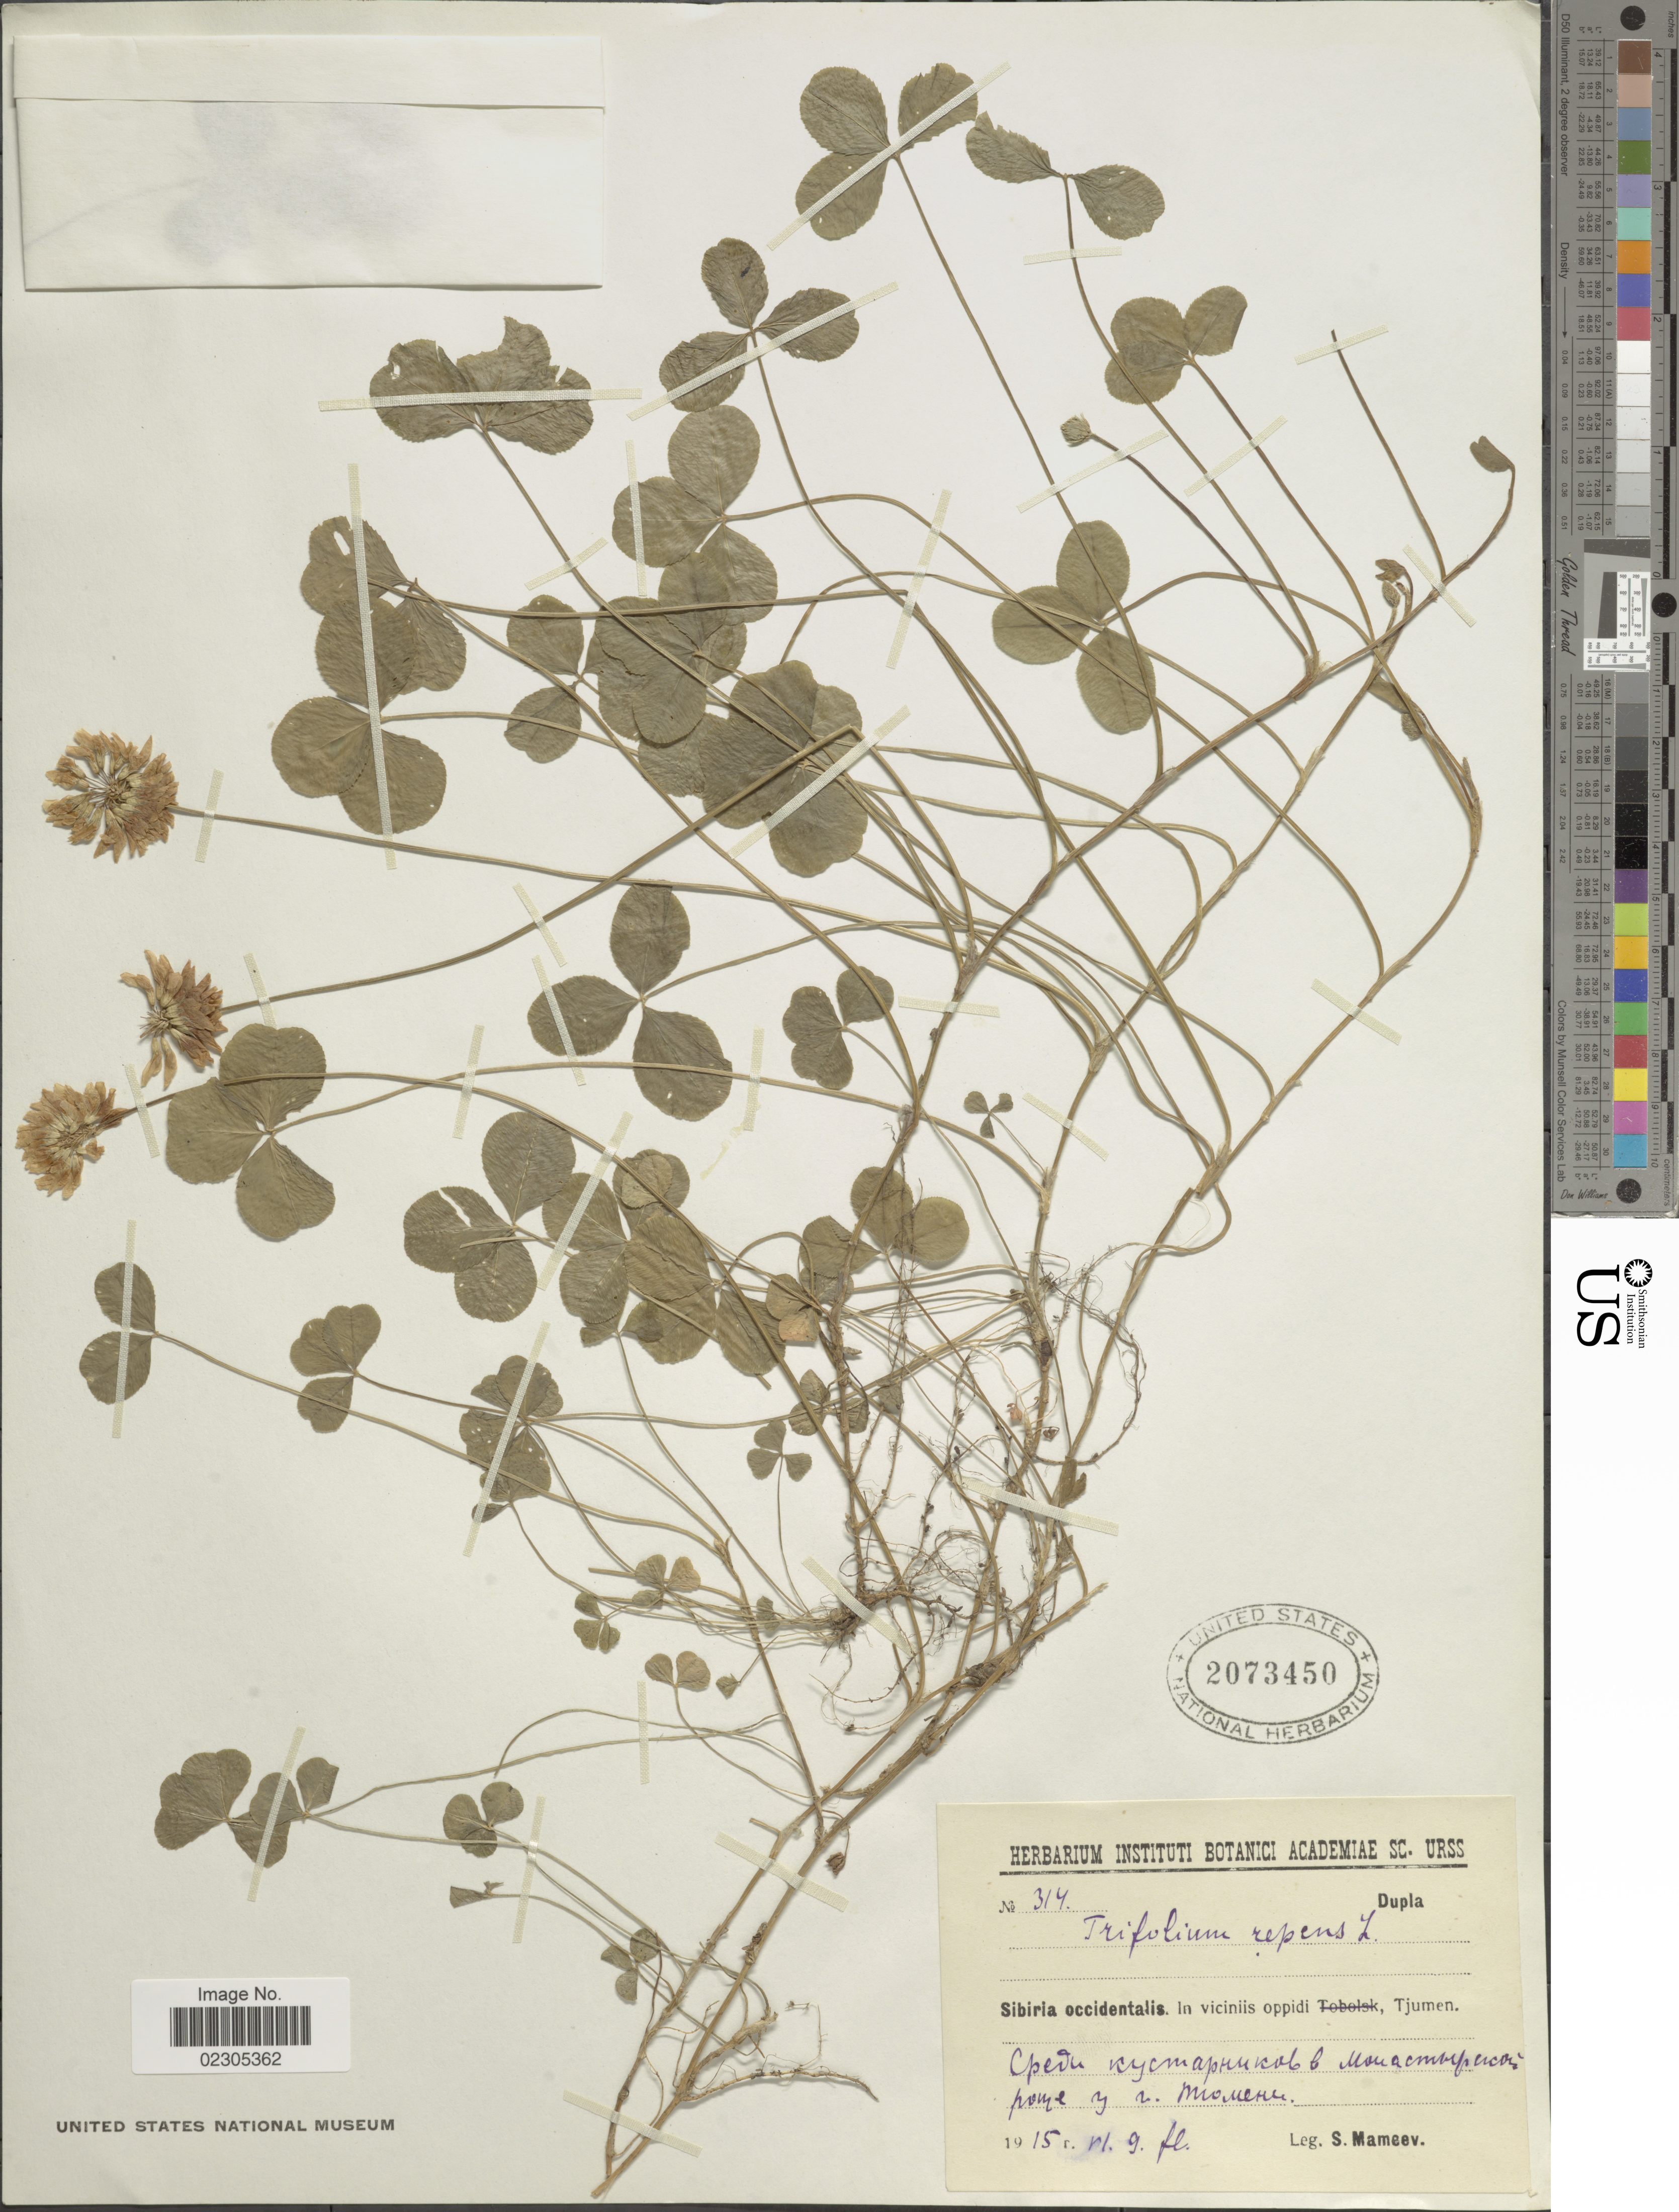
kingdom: Plantae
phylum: Tracheophyta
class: Magnoliopsida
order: Fabales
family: Fabaceae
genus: Trifolium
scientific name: Trifolium repens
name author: L.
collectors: S. Mameev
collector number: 314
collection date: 1915-06-09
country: Russian Federation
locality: Sibiria Occidentalis. In viciniis oppidi, Tjumen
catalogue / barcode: US 2073450